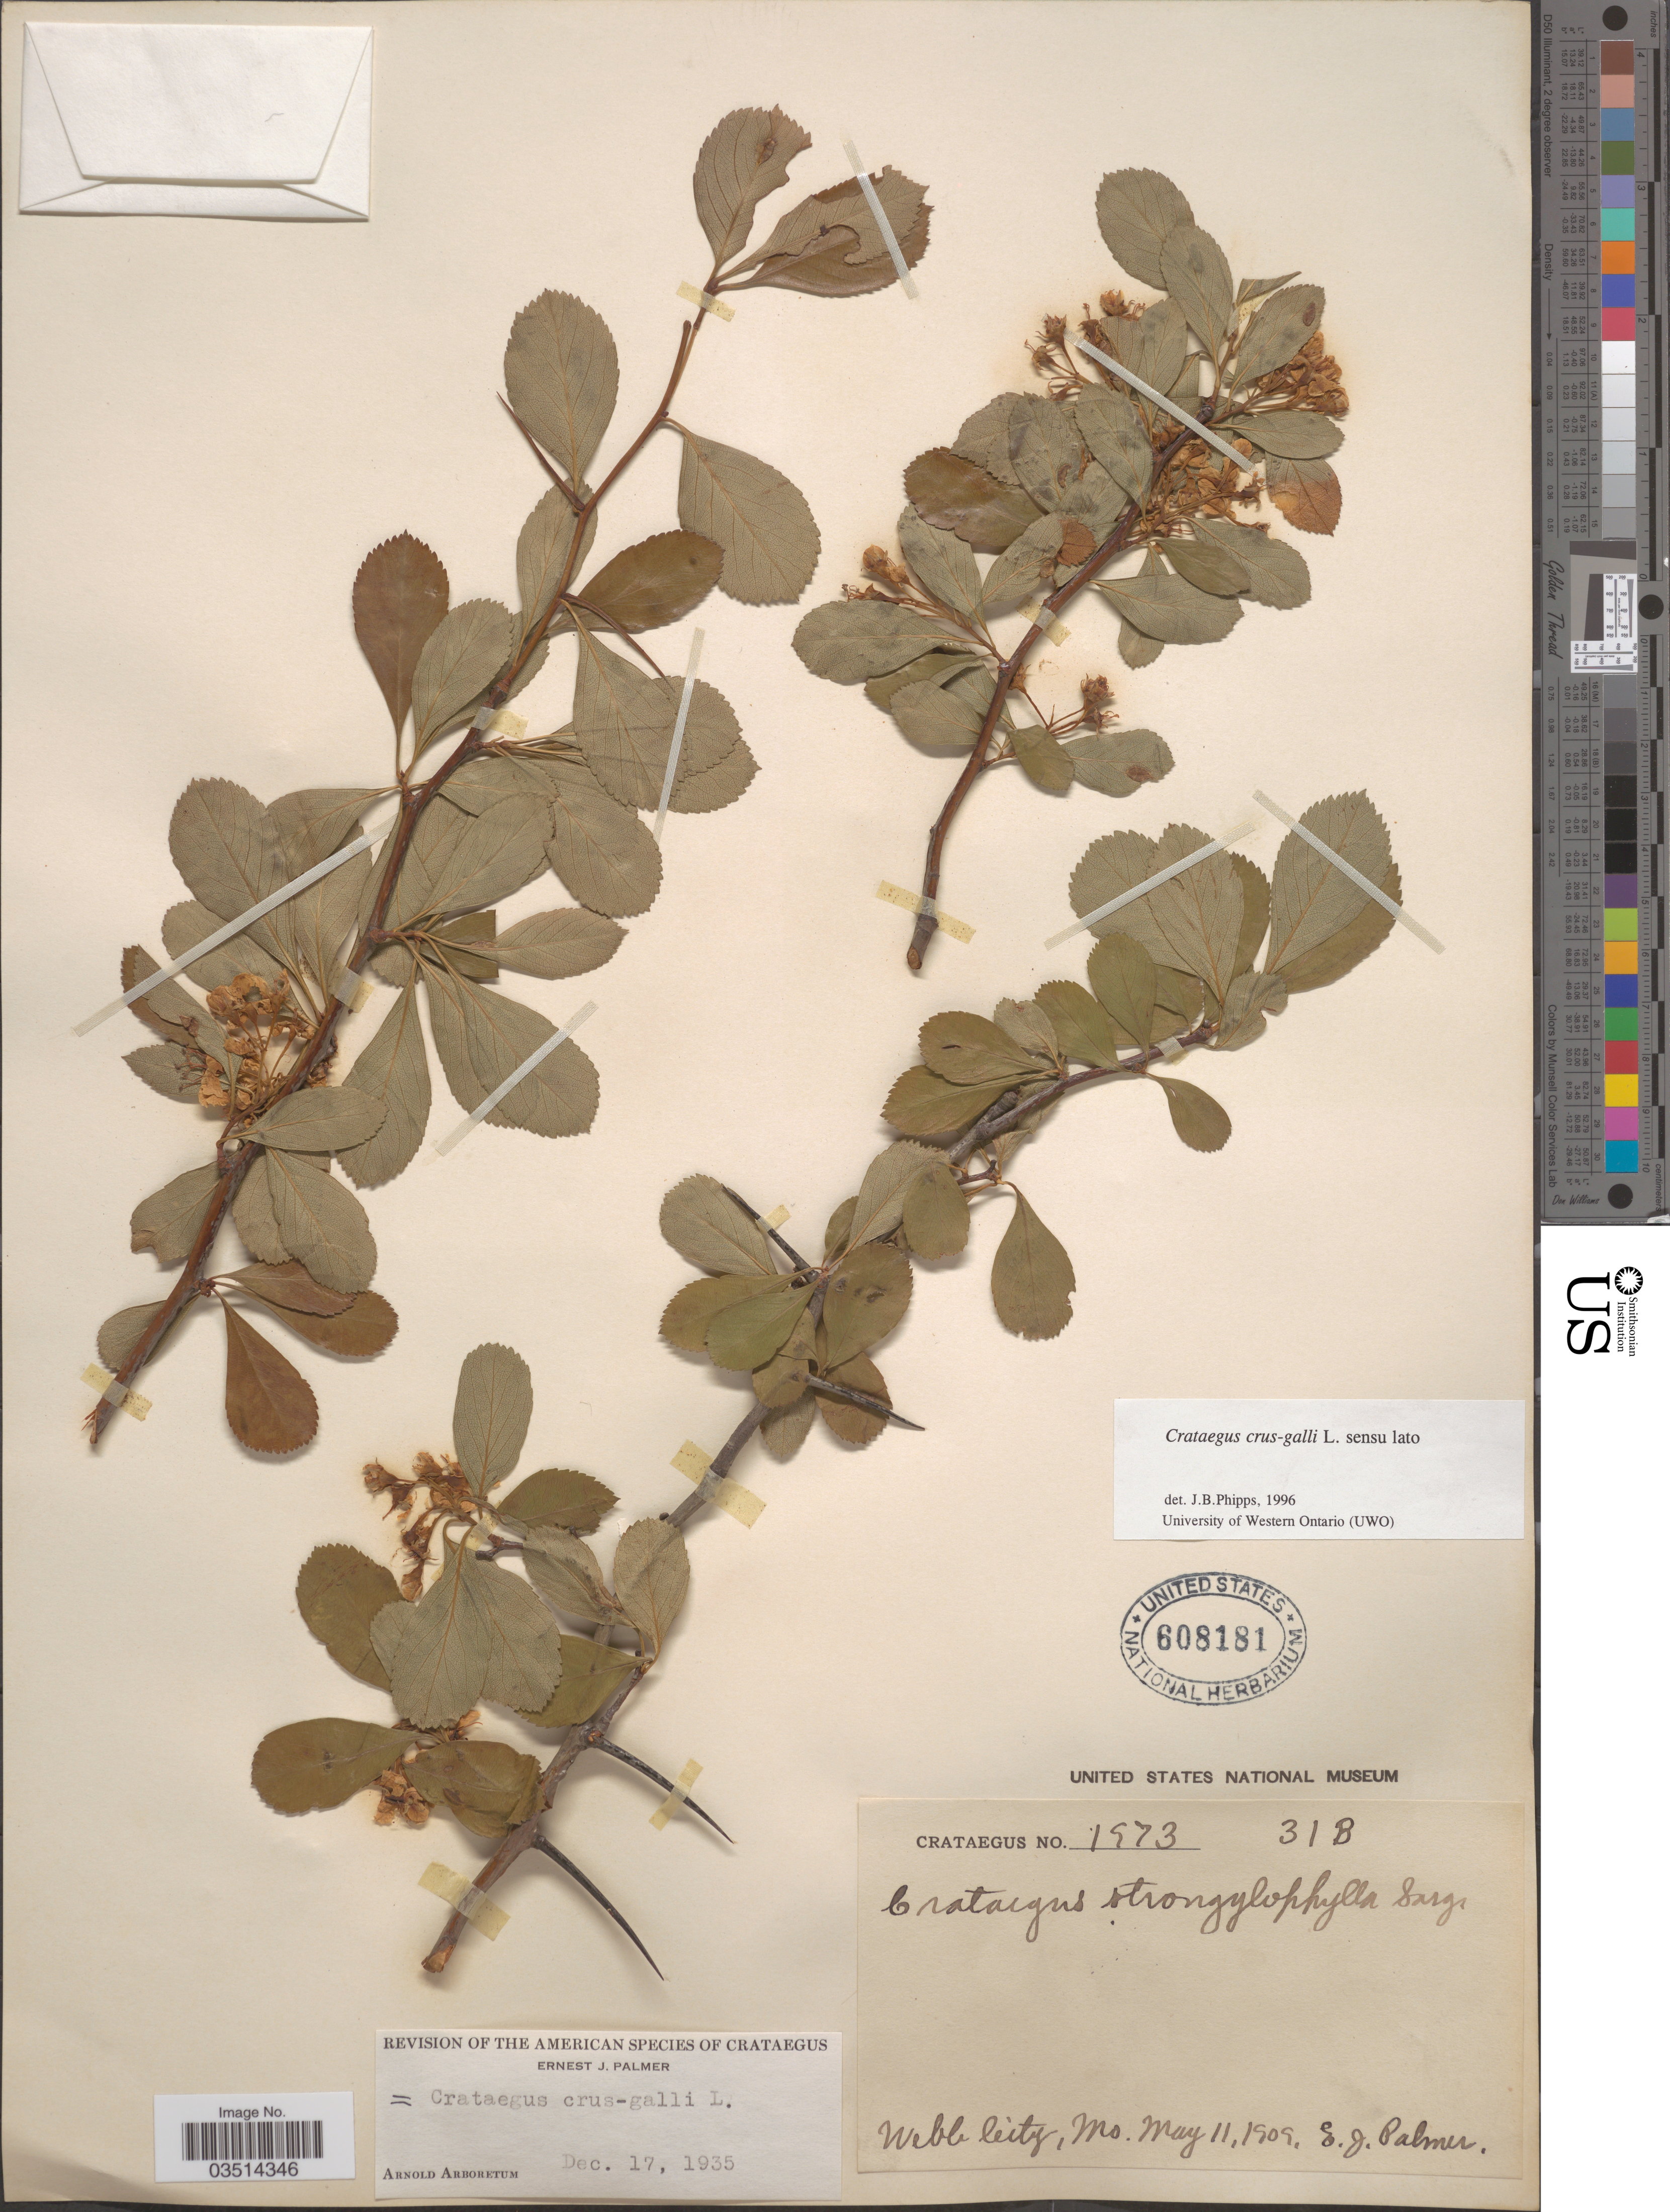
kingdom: Plantae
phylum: Tracheophyta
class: Magnoliopsida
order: Rosales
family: Rosaceae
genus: Crataegus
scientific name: Crataegus crus-galli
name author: L.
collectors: E. J. Palmer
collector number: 1973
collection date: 1909-05-11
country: United States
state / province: Missouri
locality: Webb City.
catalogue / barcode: US 608181